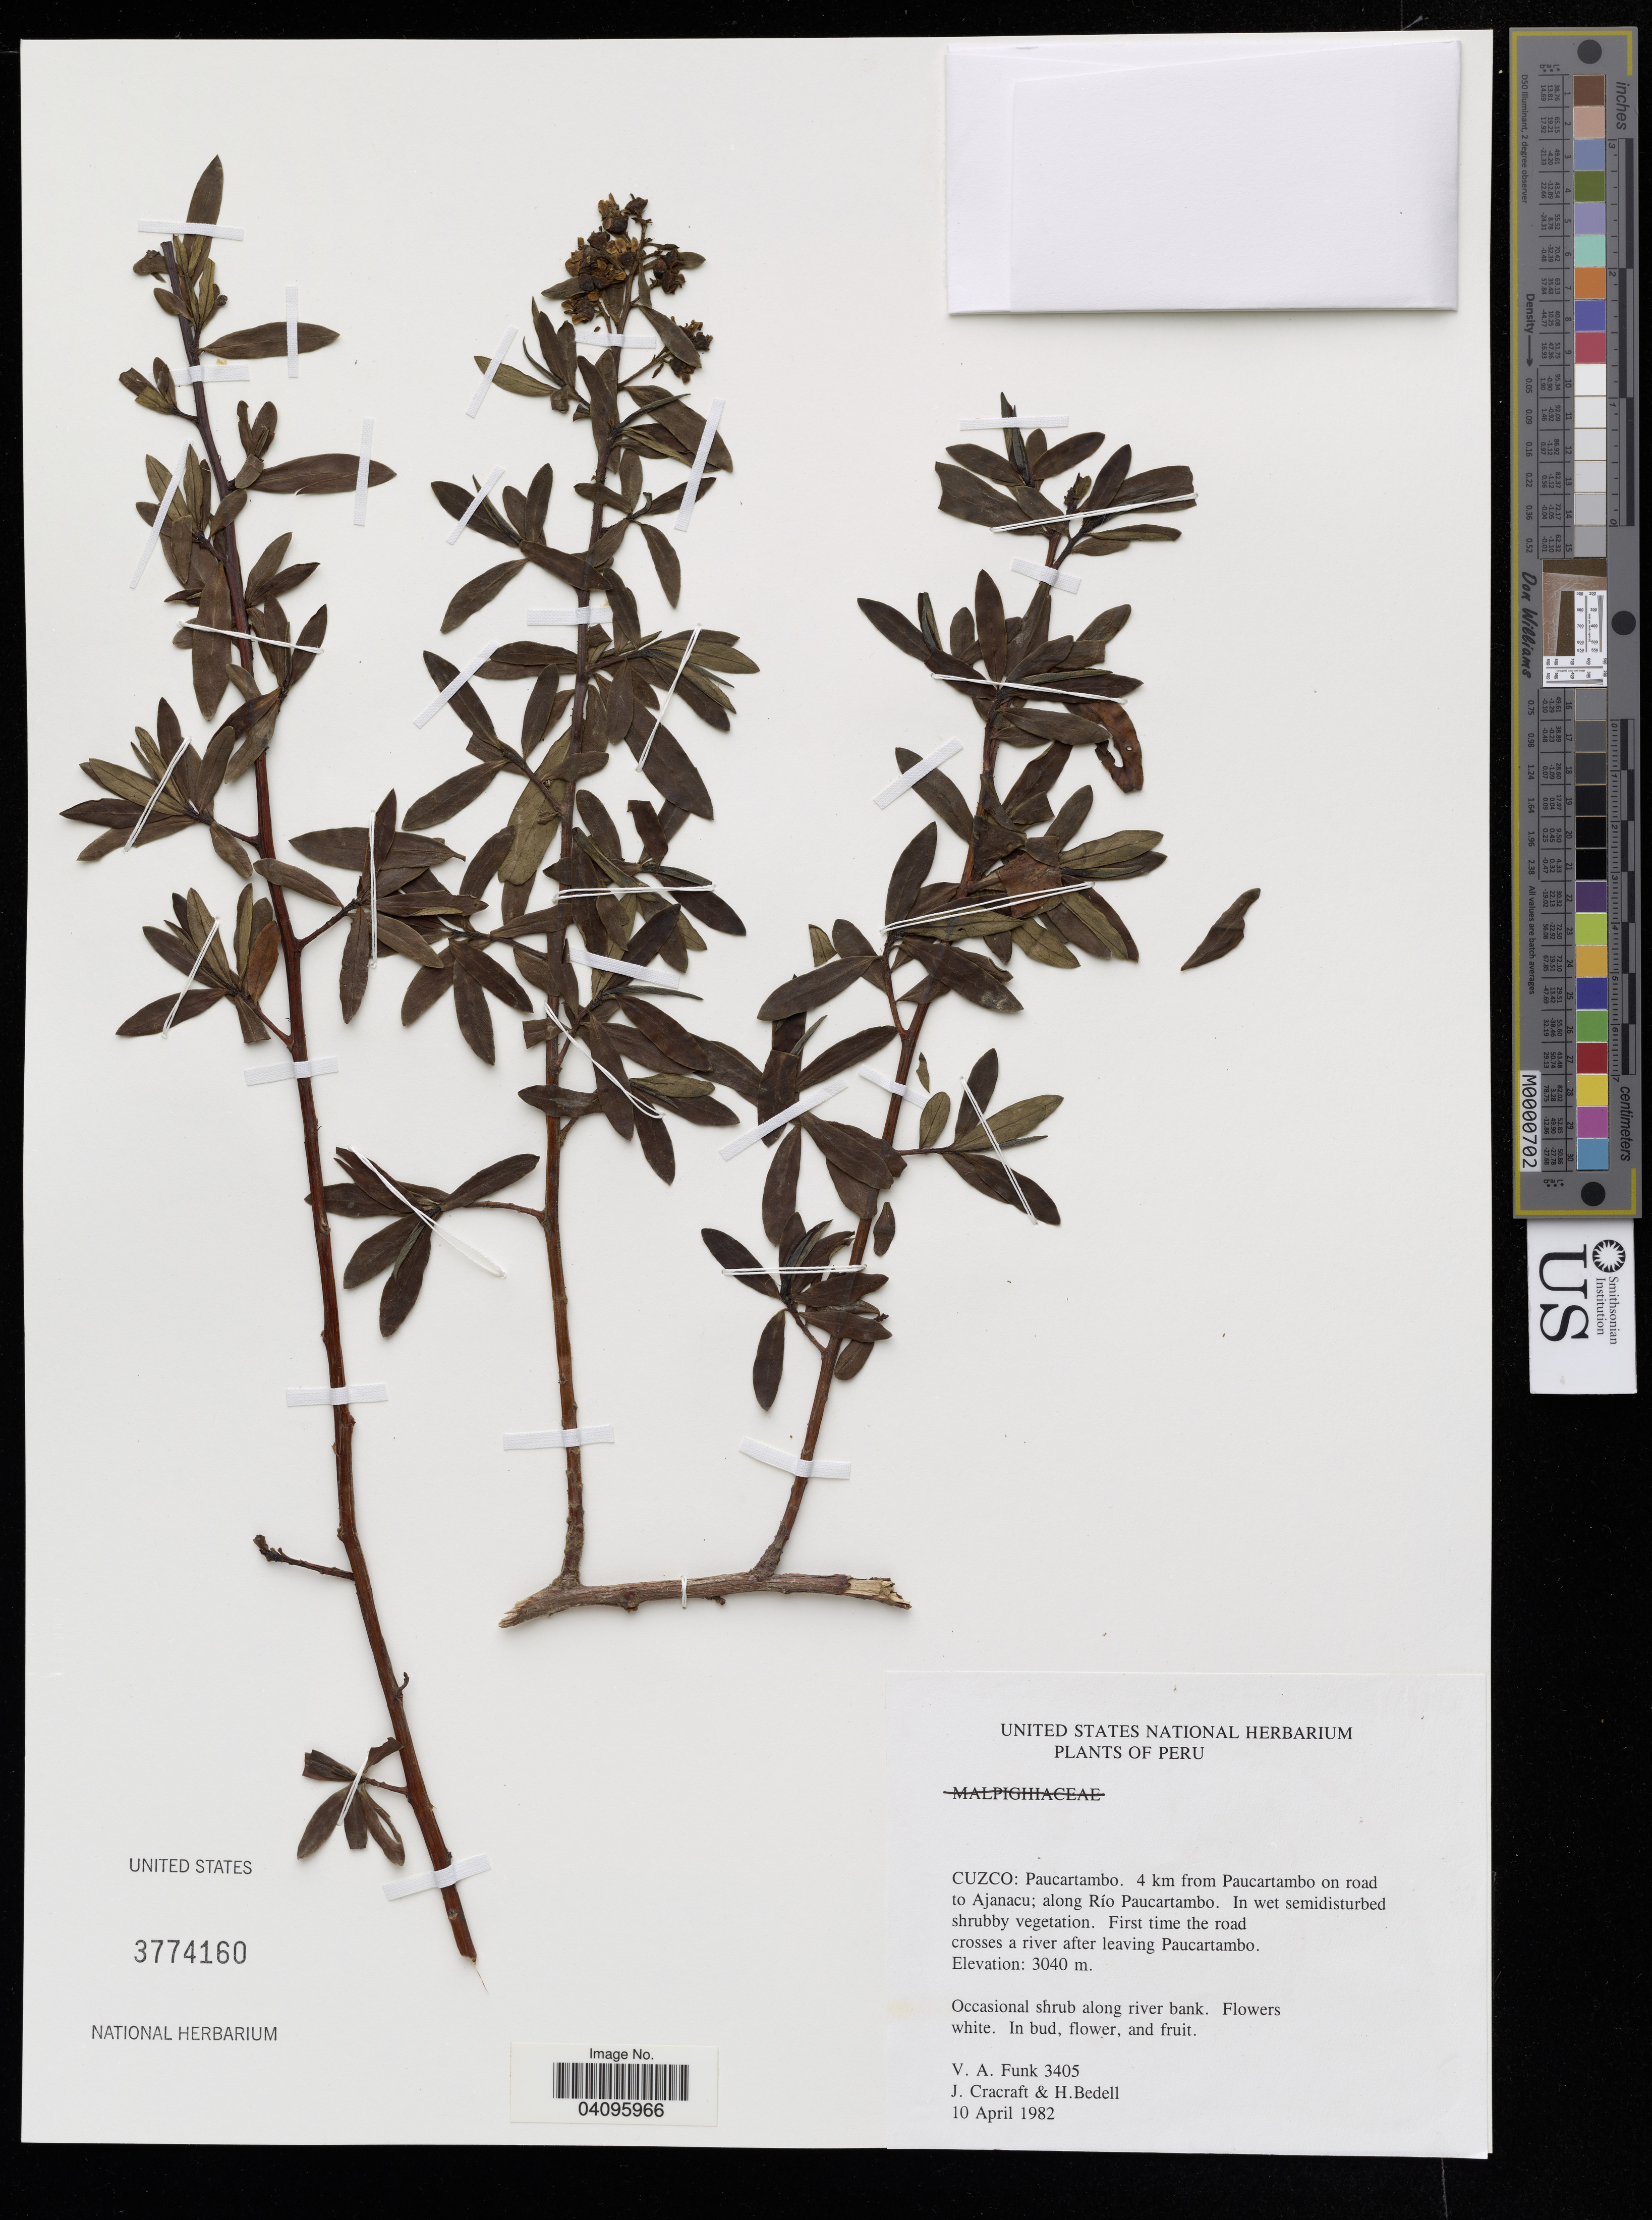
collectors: V. Funk, J. L. Cracraft & H. Bedell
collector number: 3405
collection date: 1982-04-10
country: Peru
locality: Cuzco: Paucartambo. 4 km from Paucartambo on road to Ajanacu; along Rio Paucartambo.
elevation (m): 3040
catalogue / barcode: US 3774160